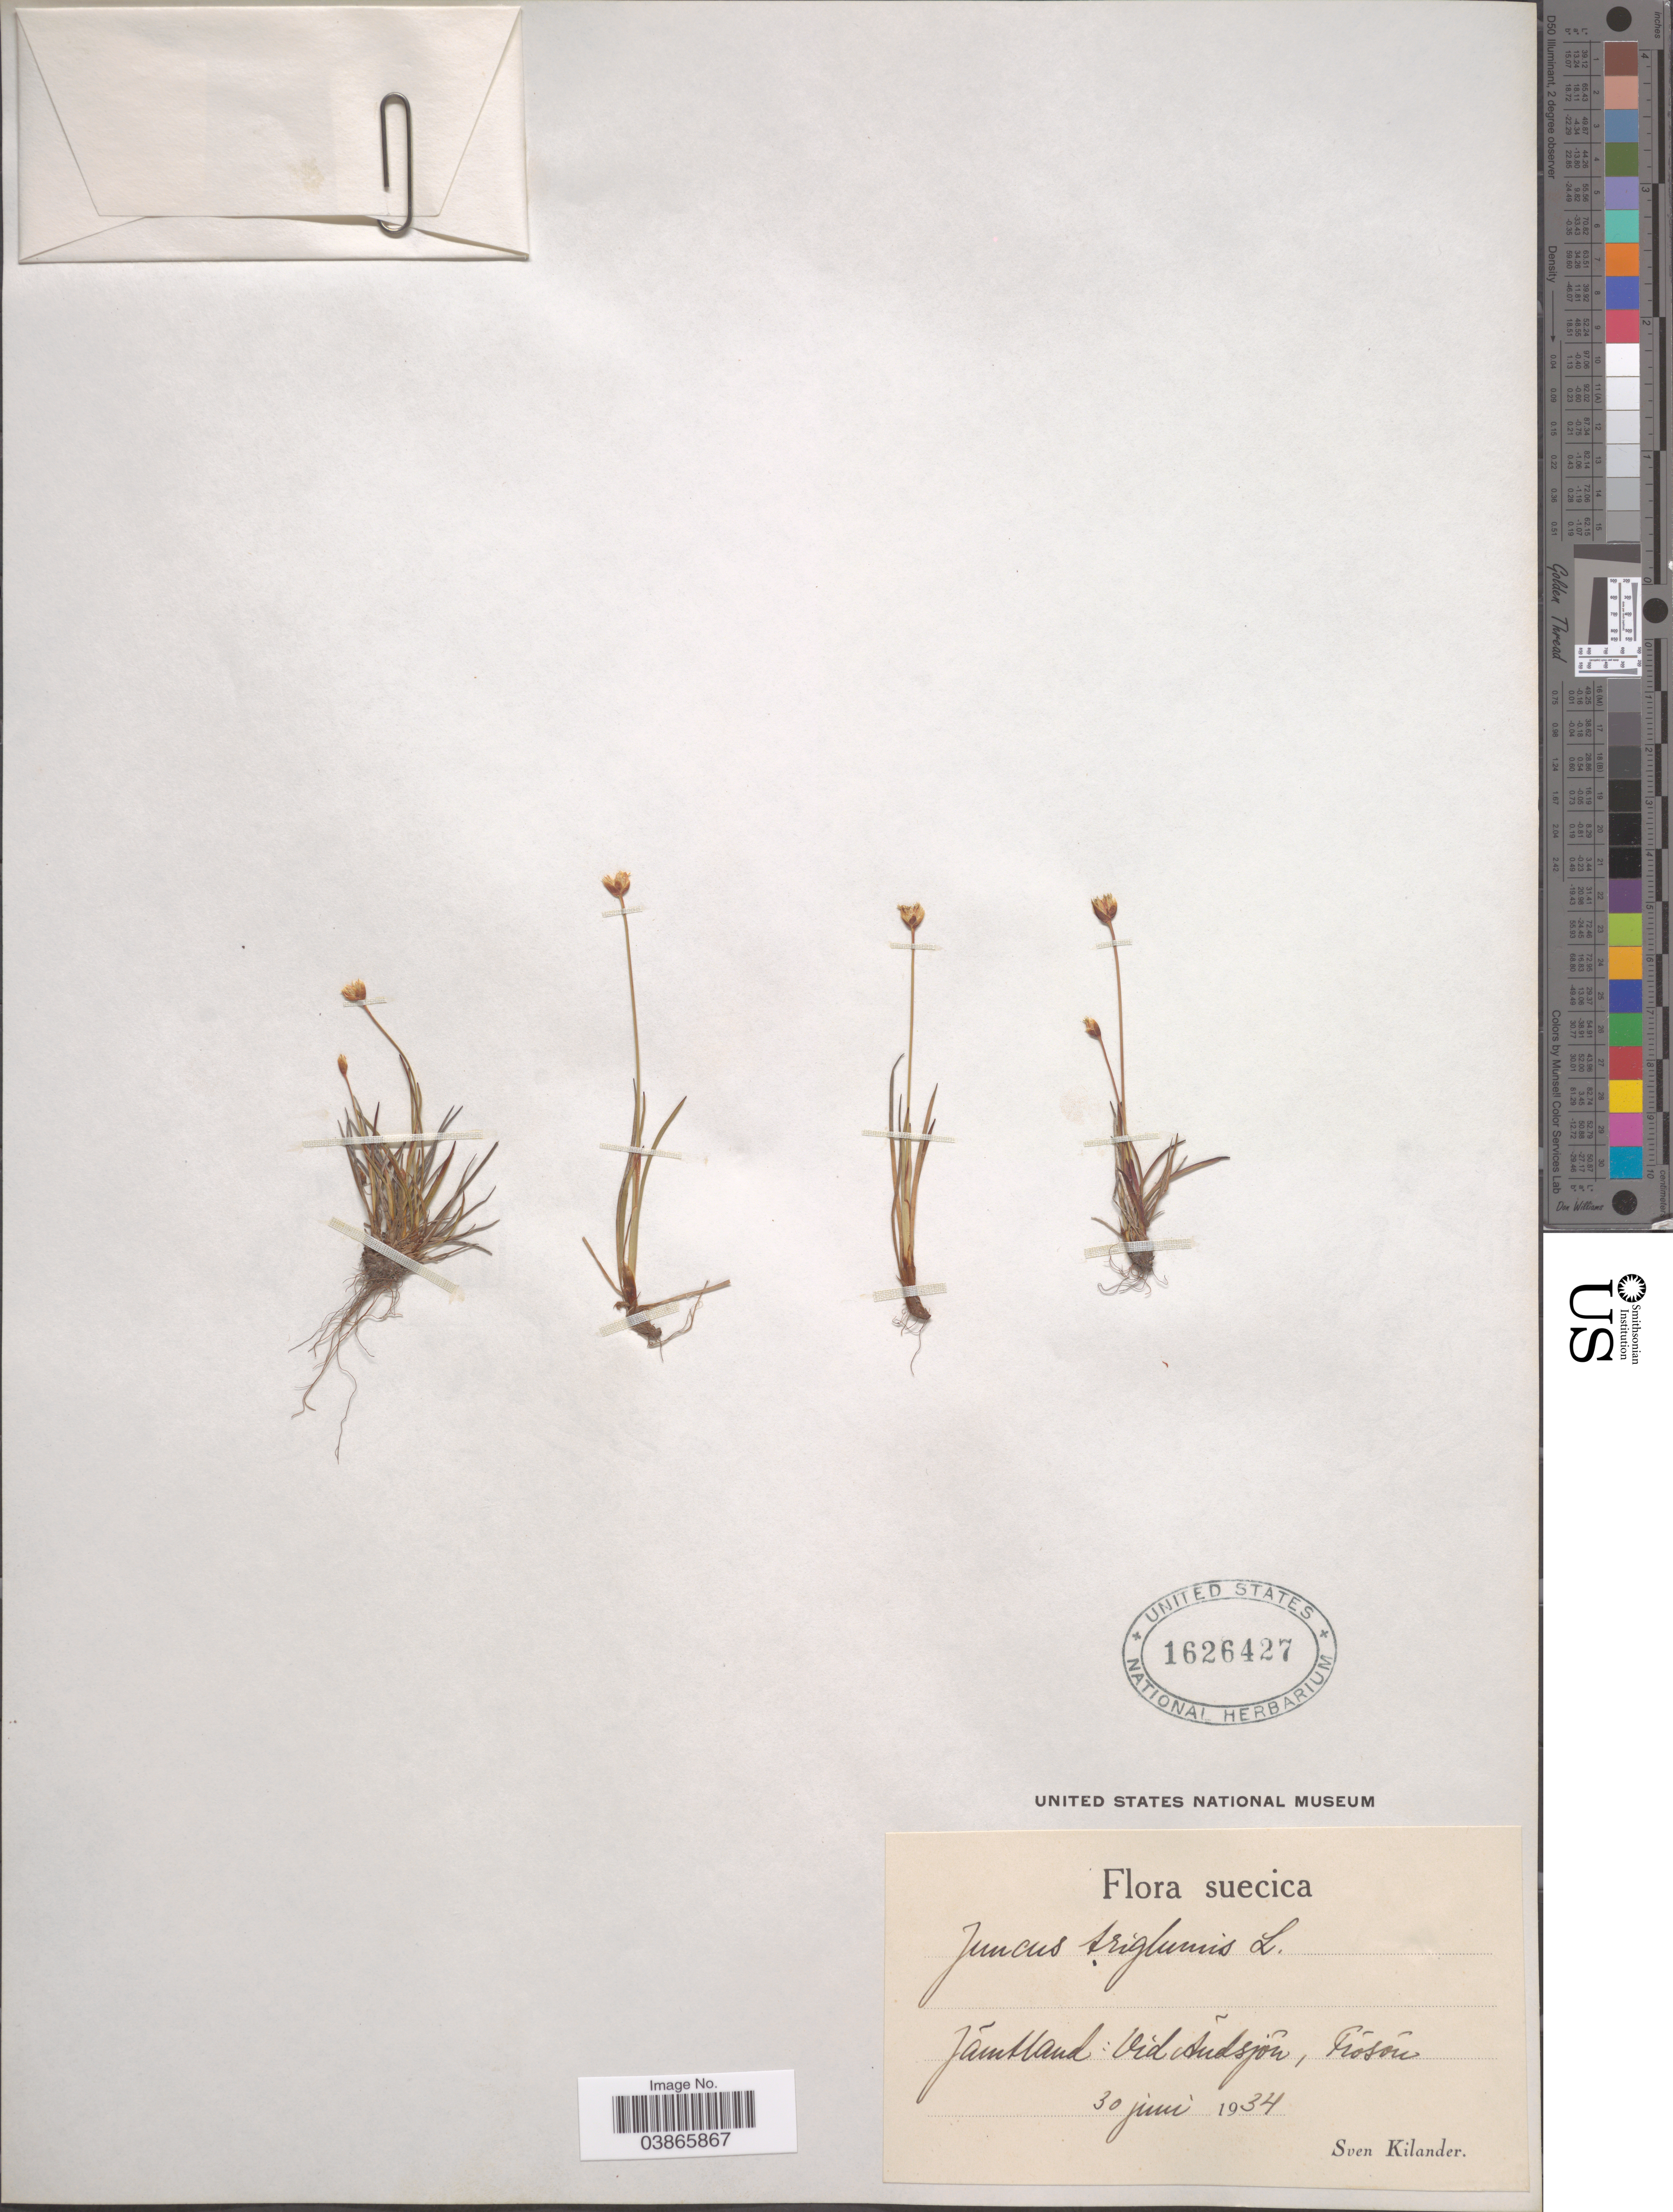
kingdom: Plantae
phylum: Tracheophyta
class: Liliopsida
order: Poales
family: Juncaceae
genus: Juncus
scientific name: Juncus triglumis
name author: L.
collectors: S. Kilander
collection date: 1934-06-30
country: Sweden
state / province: Jämtland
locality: Suecica. Jámtland: Vid Andsjön, Frösön.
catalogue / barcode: US 1626427